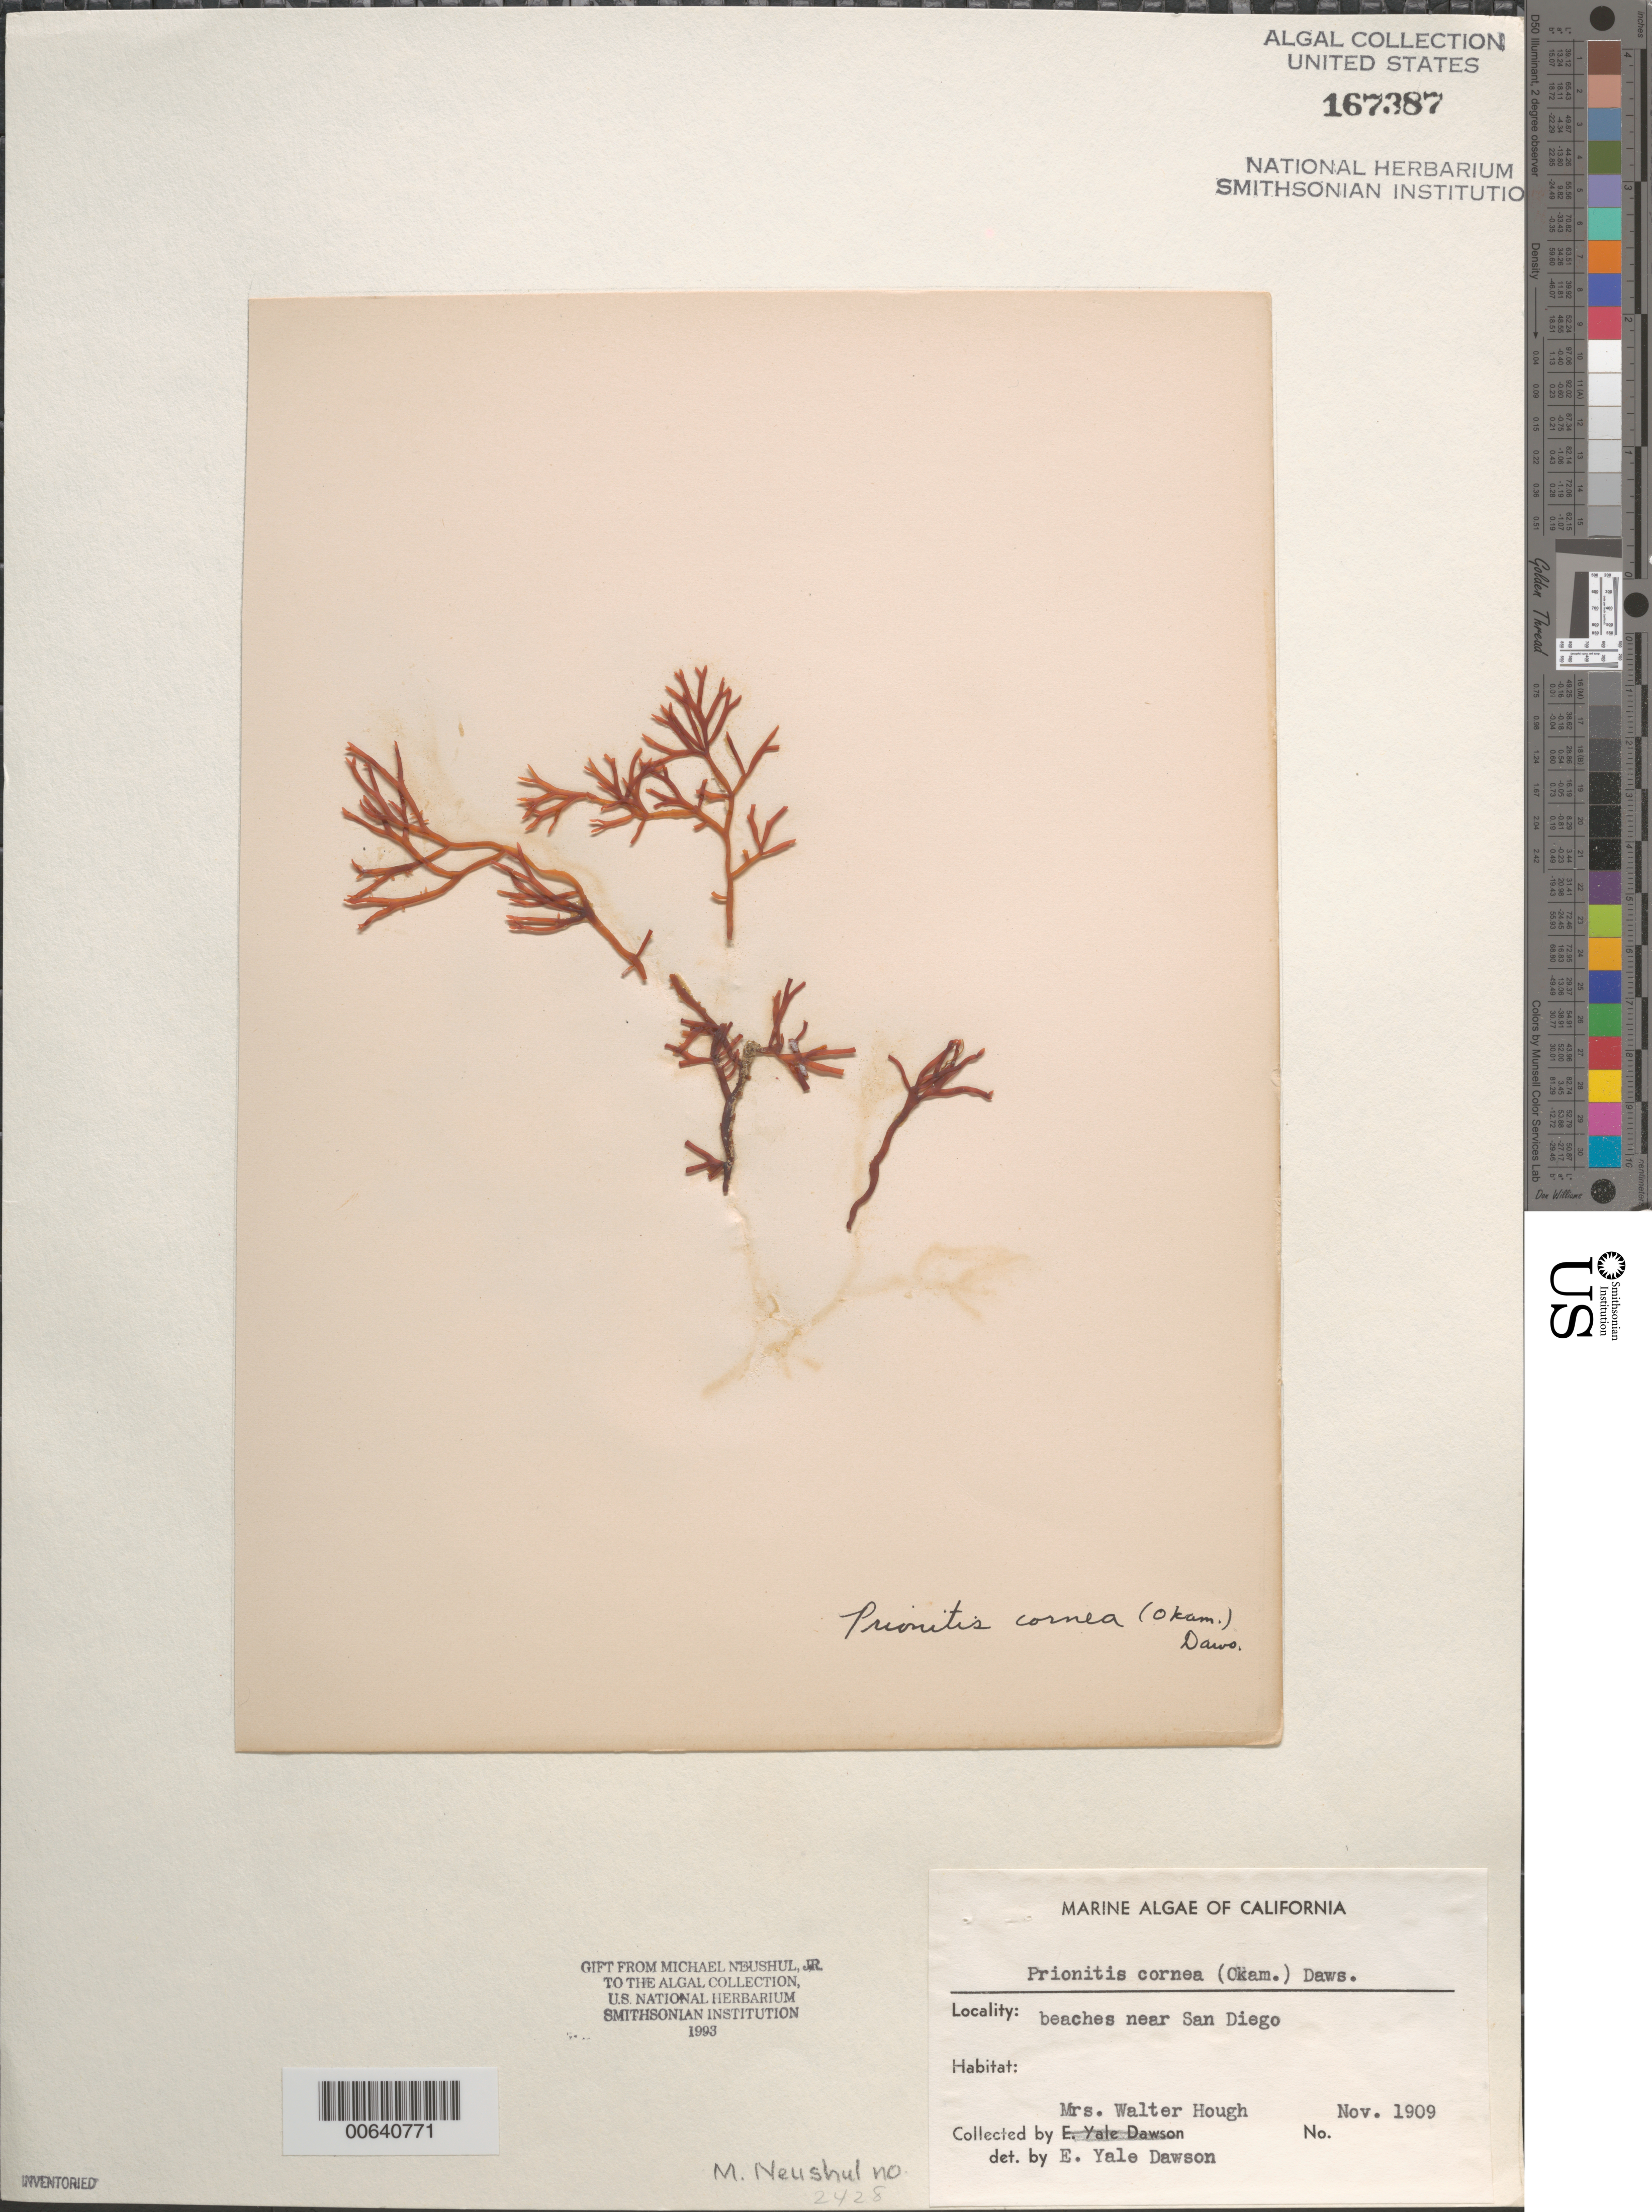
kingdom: Plantae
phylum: Rhodophyta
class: Florideophyceae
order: Halymeniales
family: Halymeniaceae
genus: Grateloupia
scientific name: Grateloupia cornea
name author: Okamura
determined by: Algae name updating Project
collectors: Mrs W. Hough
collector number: Neushul 2428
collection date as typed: Nov 1909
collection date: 1909-11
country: United States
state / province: California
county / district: San Diego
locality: Beaches near San Diego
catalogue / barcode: US 167387